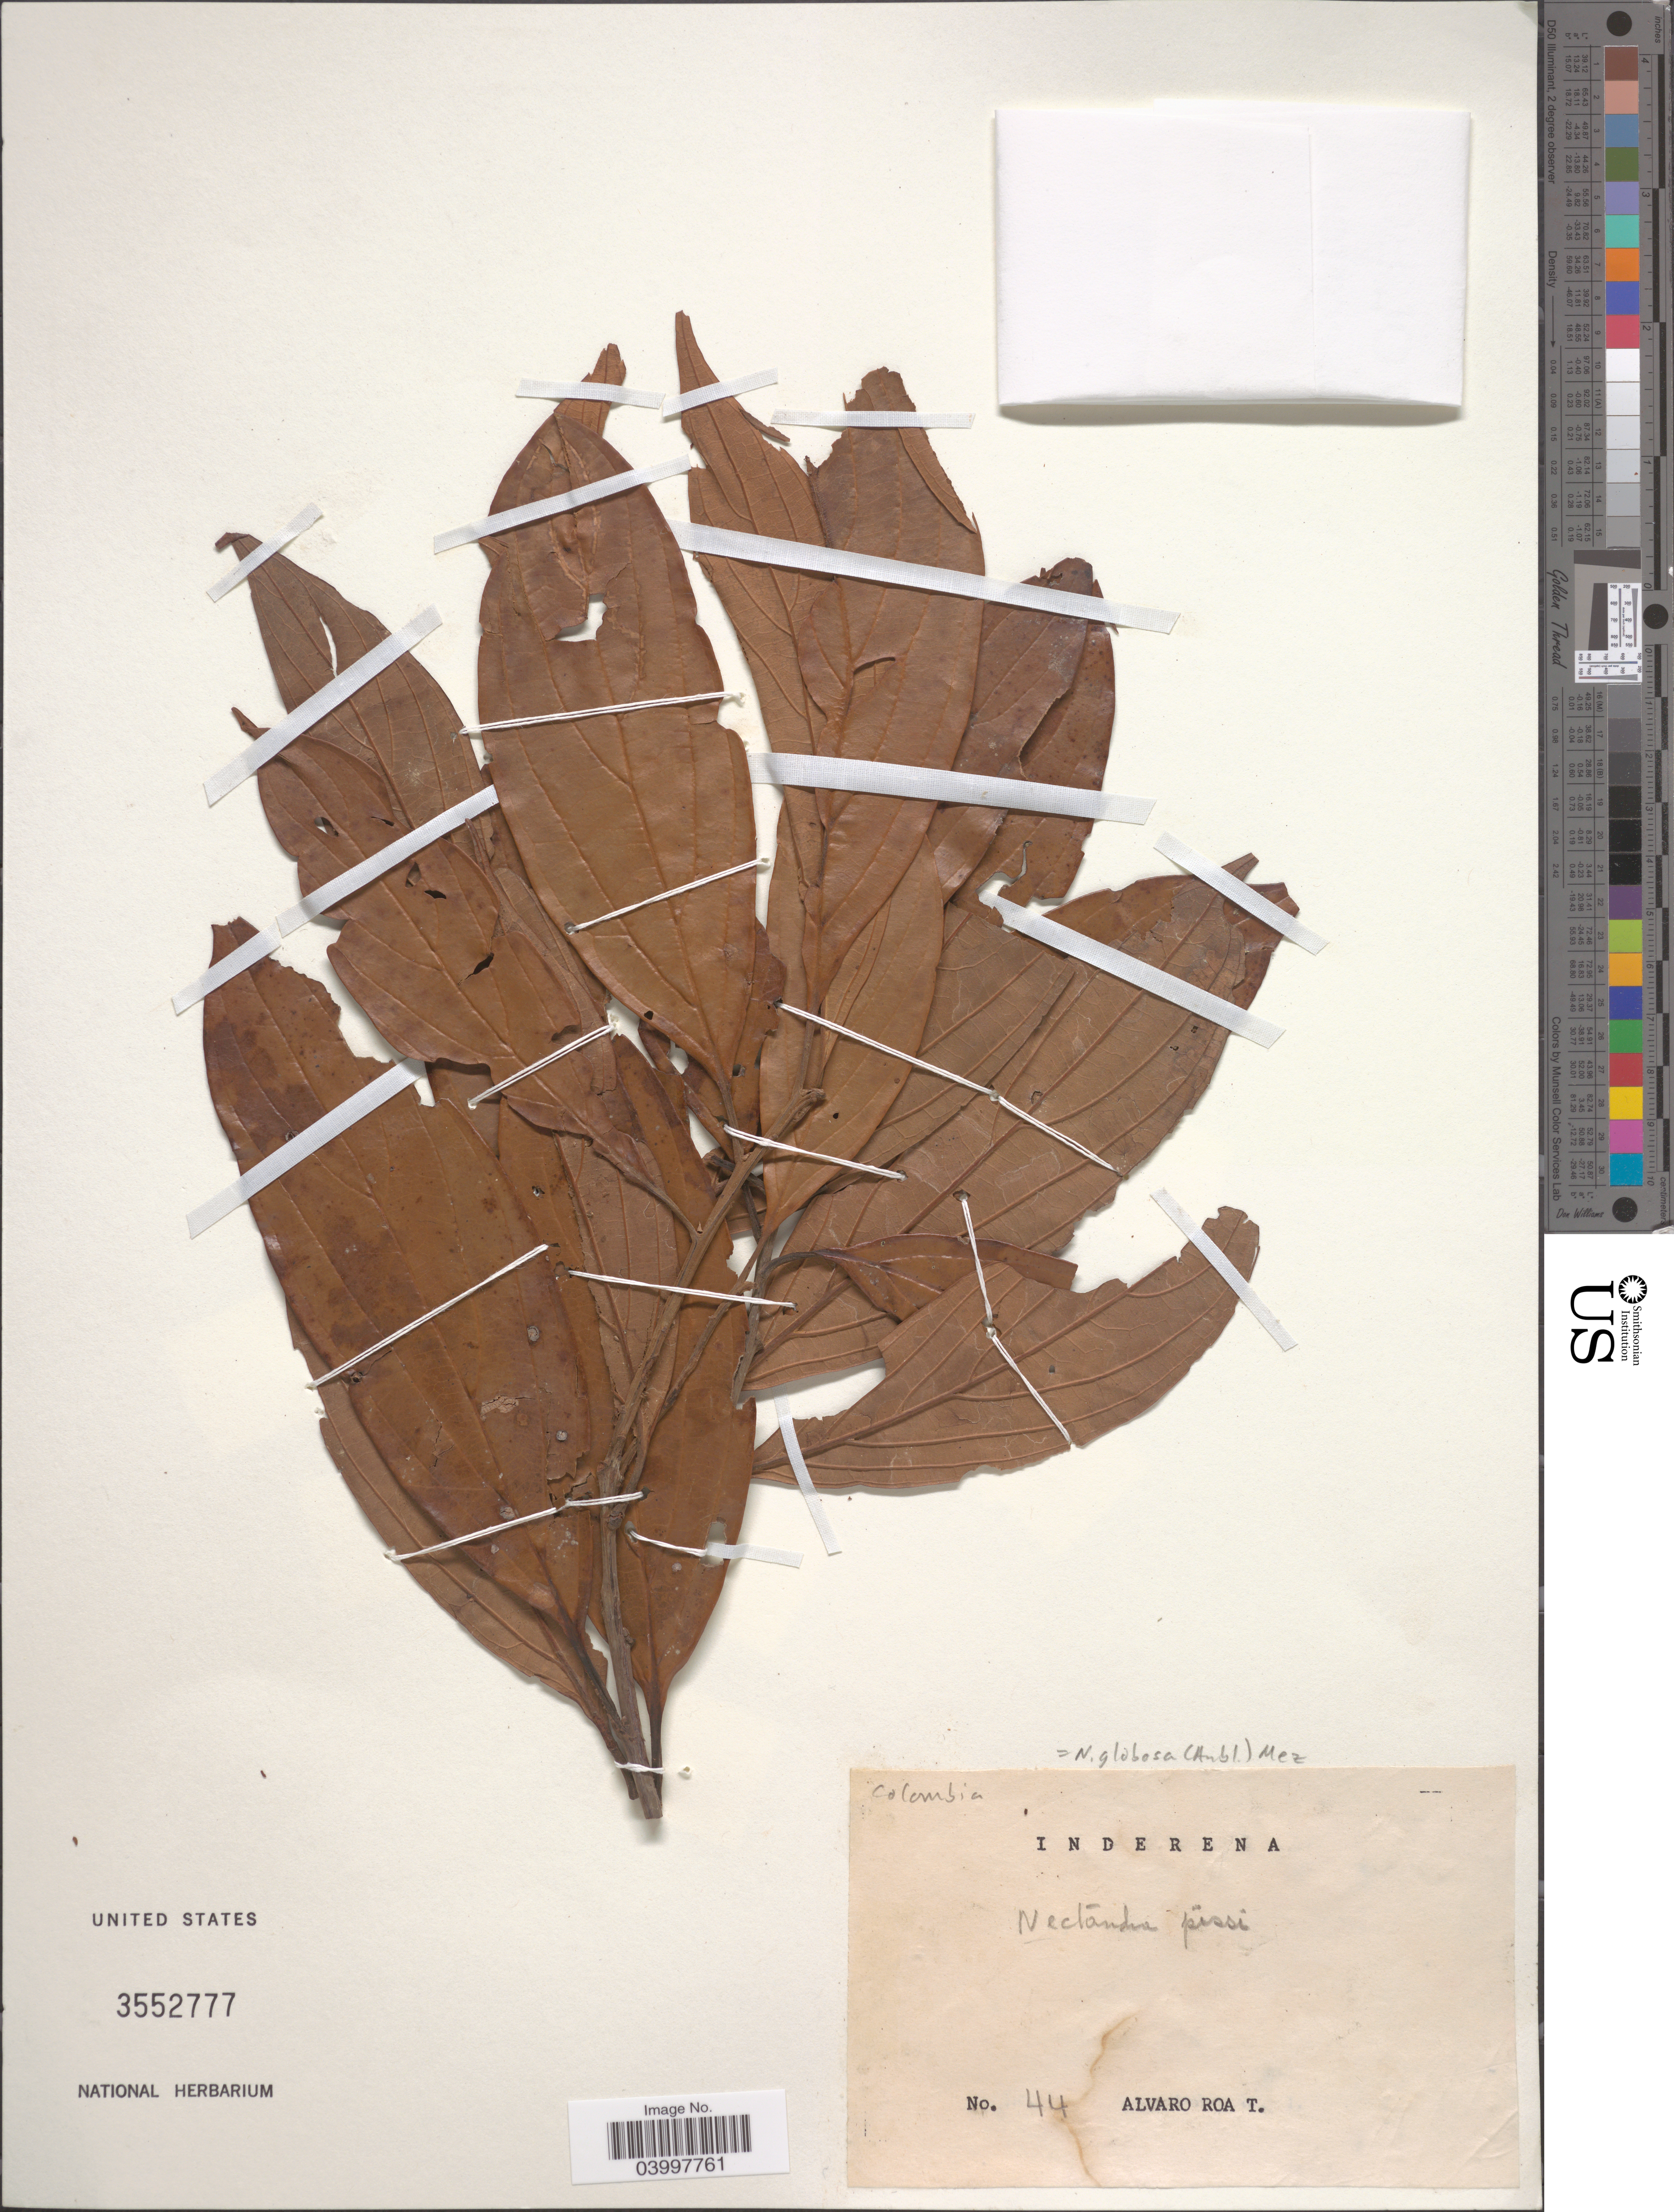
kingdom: Plantae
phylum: Tracheophyta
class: Magnoliopsida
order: Laurales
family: Lauraceae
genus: Nectandra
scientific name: Nectandra globosa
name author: (Aubl.) Mez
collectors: A. Roa T.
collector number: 44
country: Colombia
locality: Inderena [unsure placement]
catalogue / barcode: US 3552777